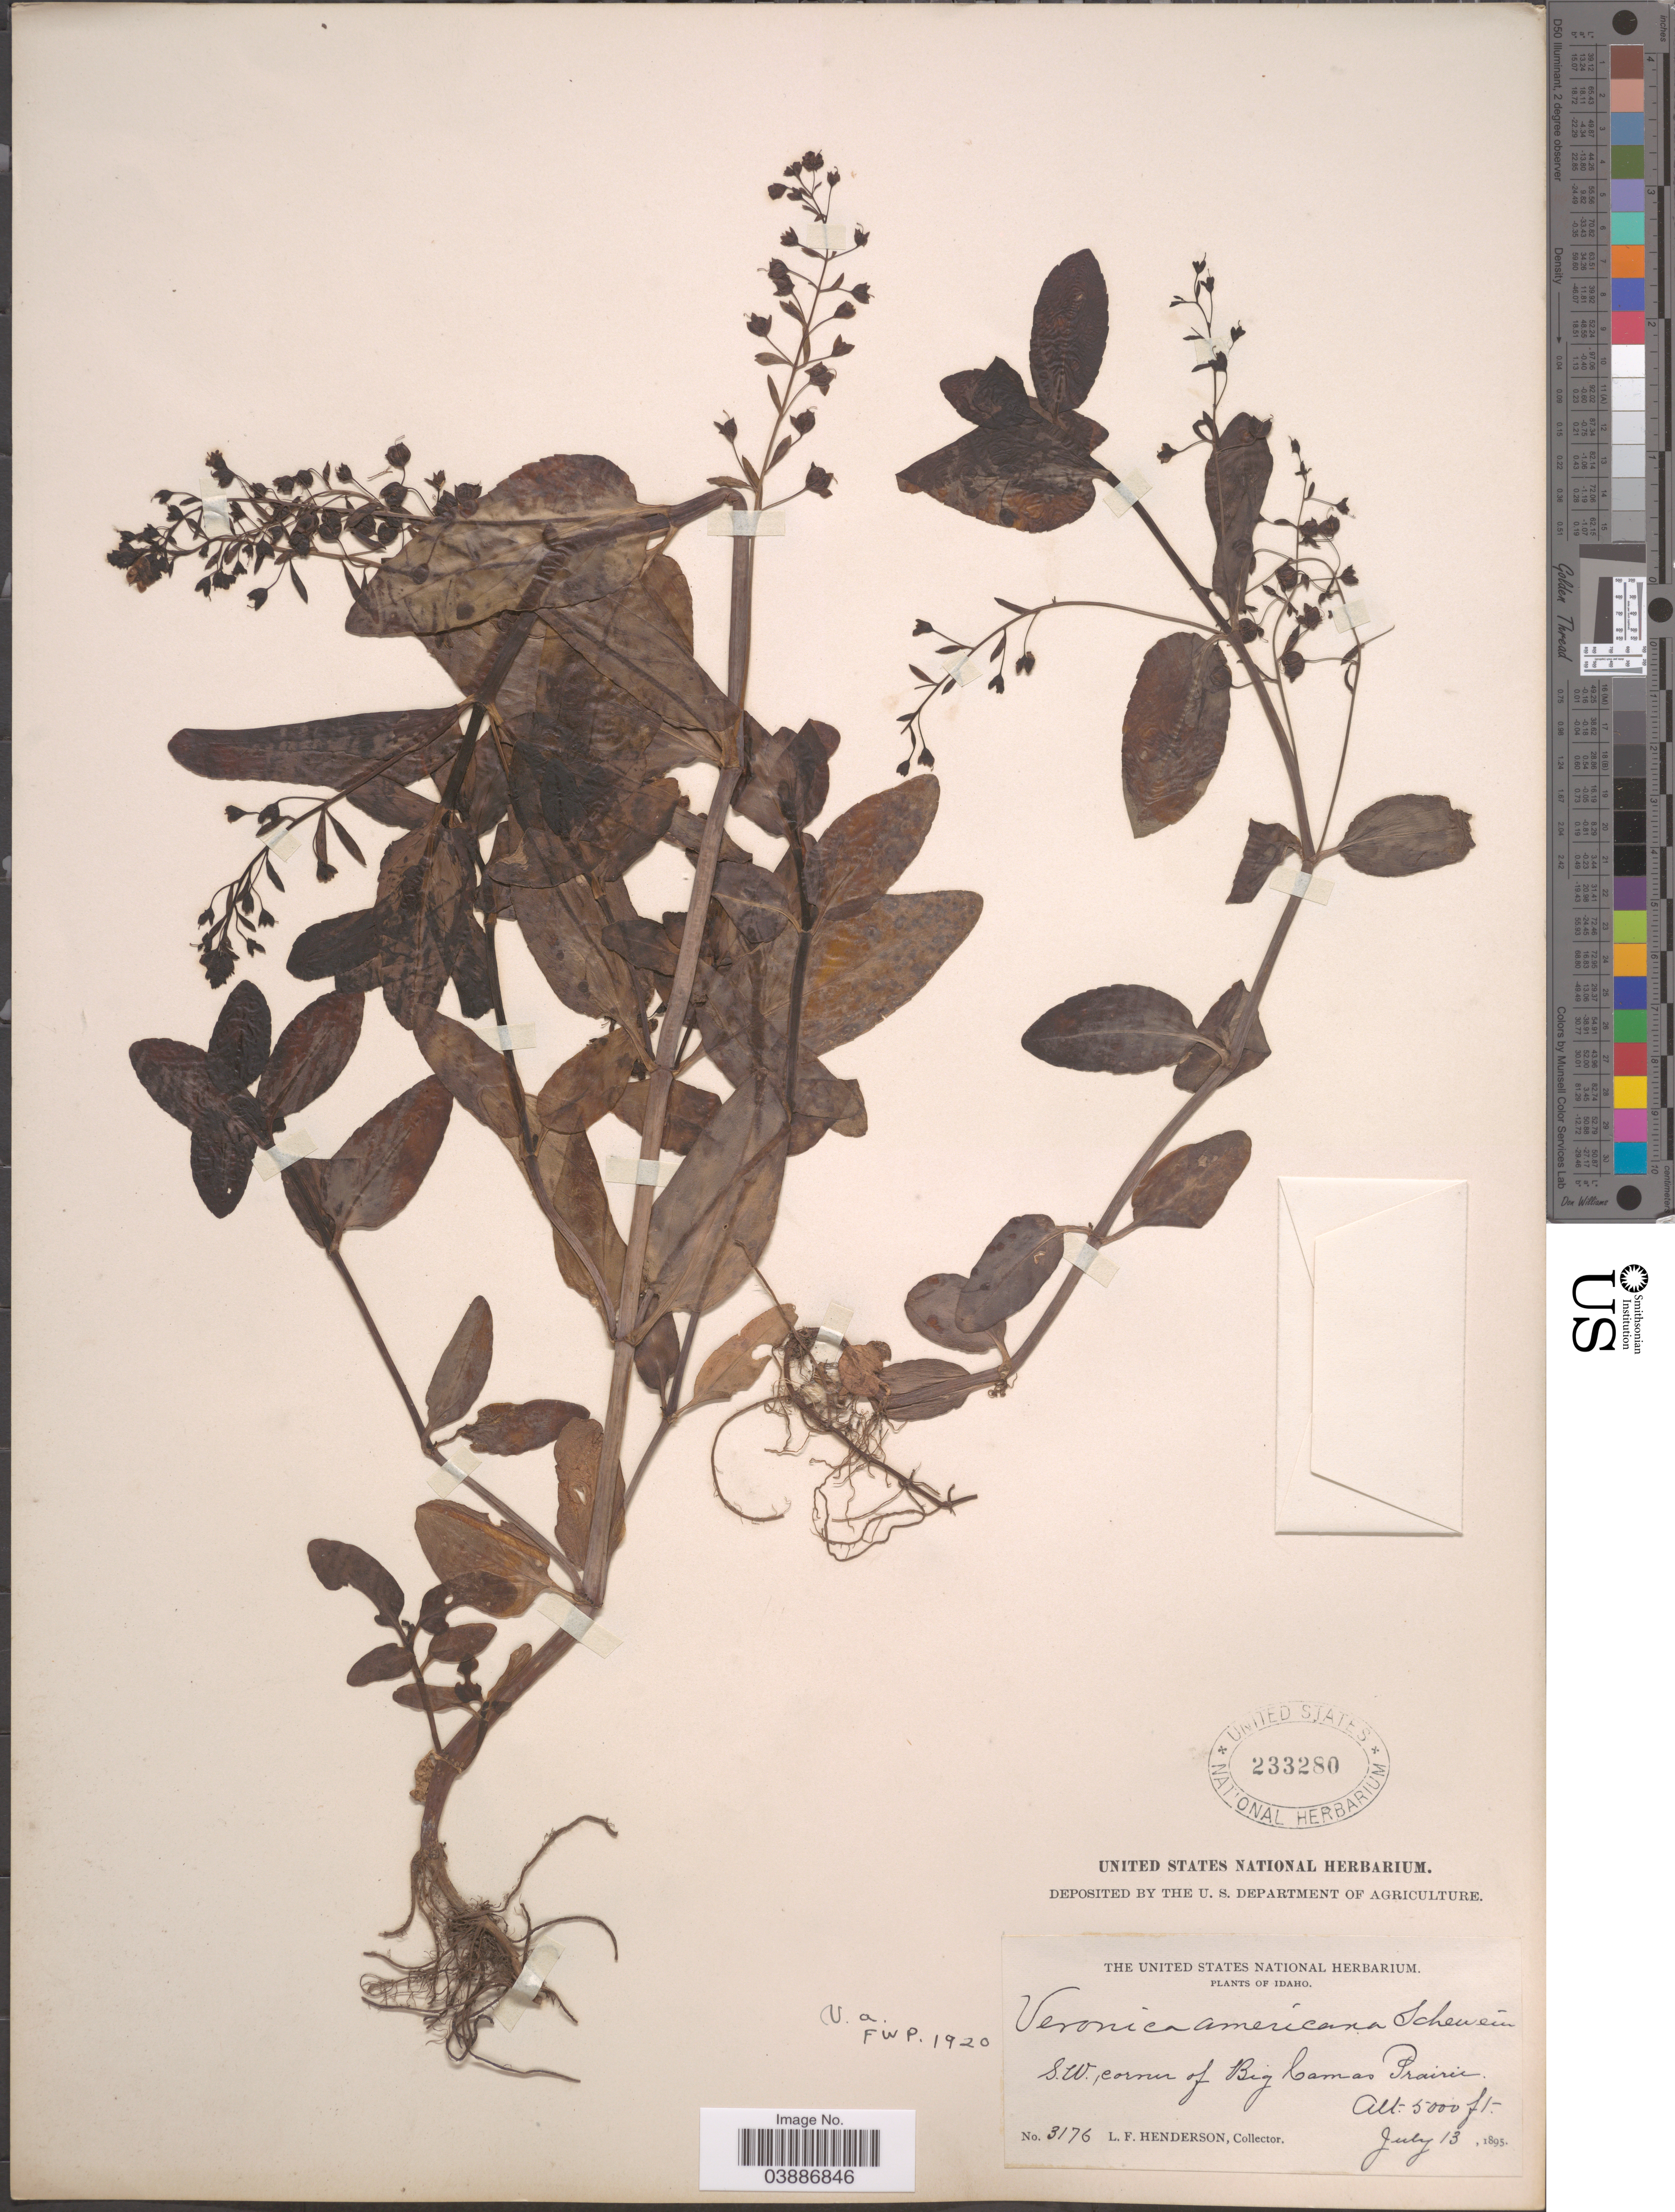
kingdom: Plantae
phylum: Tracheophyta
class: Magnoliopsida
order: Lamiales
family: Plantaginaceae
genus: Veronica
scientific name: Veronica americana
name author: Schwein. ex Benth.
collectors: L. Henderson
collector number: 3176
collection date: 1895-07-13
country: United States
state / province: Idaho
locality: S.W., corner of Big Camas Prairie.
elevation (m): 1524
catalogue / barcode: US 233280